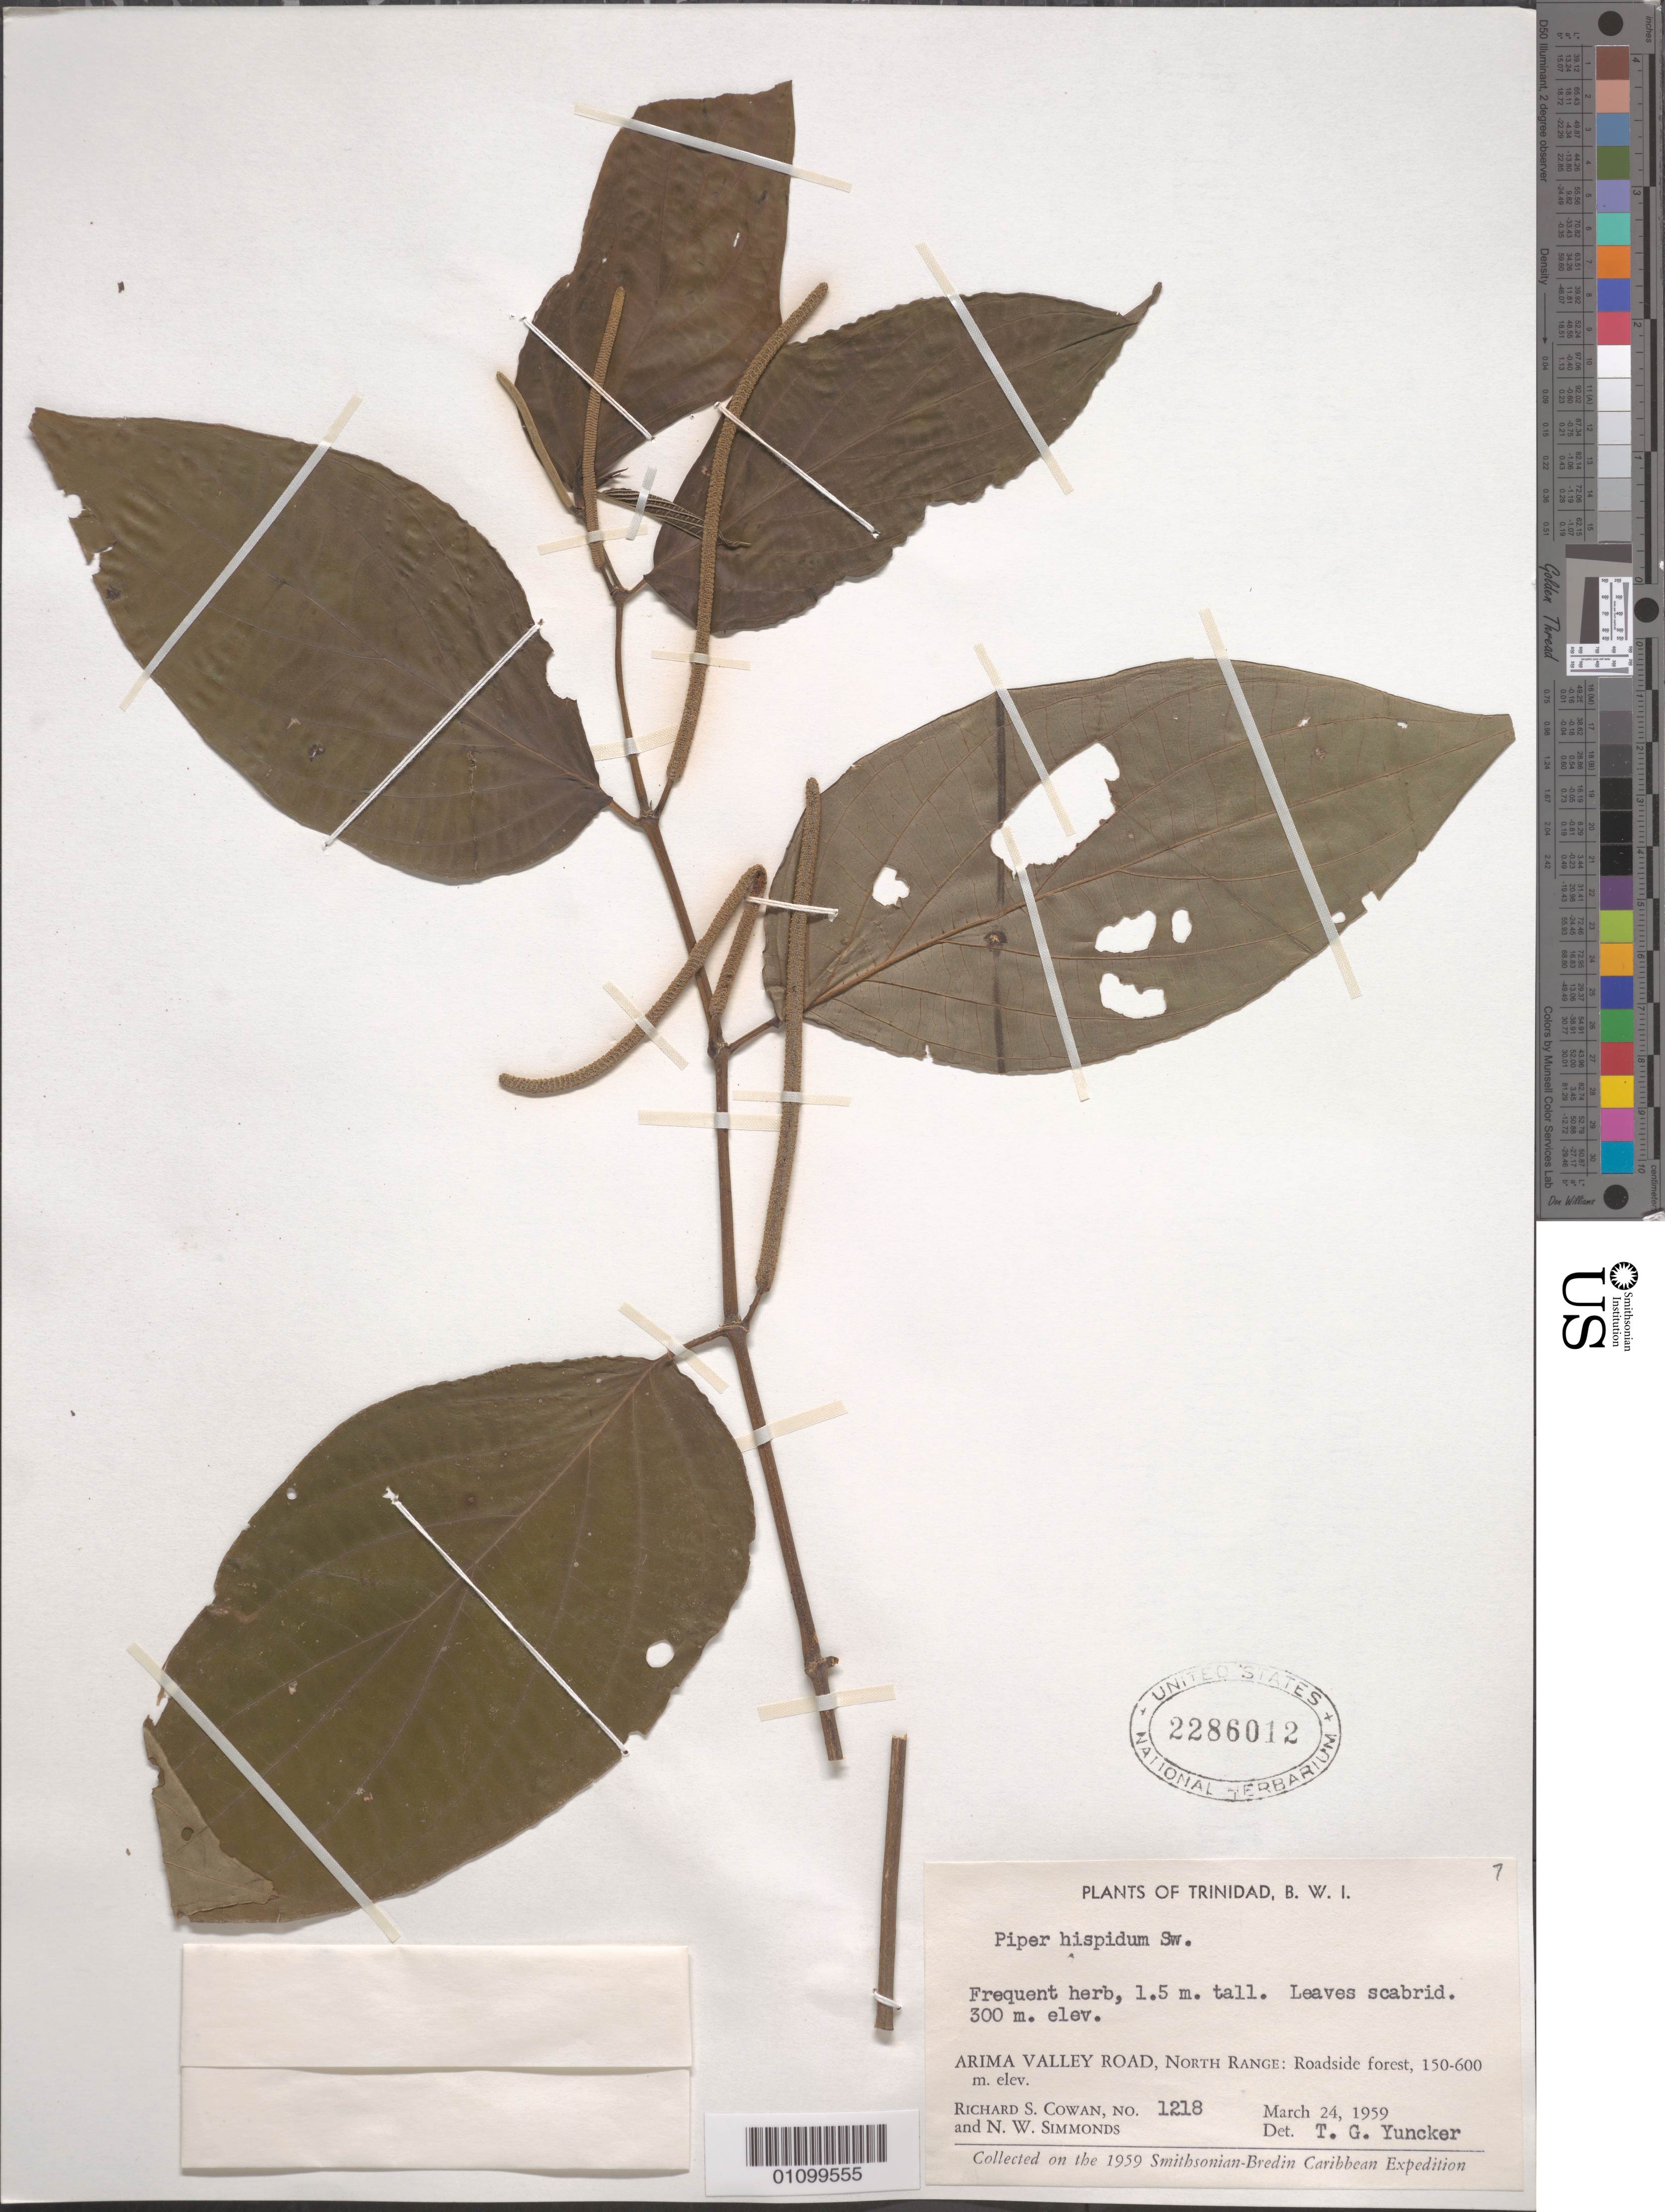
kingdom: Plantae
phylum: Tracheophyta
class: Magnoliopsida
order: Piperales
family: Piperaceae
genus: Piper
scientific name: Piper hispidum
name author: Sw.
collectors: R. S. Cowan & N. W. Simmonds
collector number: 1218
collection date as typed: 24 Mar 1959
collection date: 1959-03-24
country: Trinidad and Tobago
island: Trinidad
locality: Armia Valley Road, North Range: Roadside forest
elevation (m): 150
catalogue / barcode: US 2286012